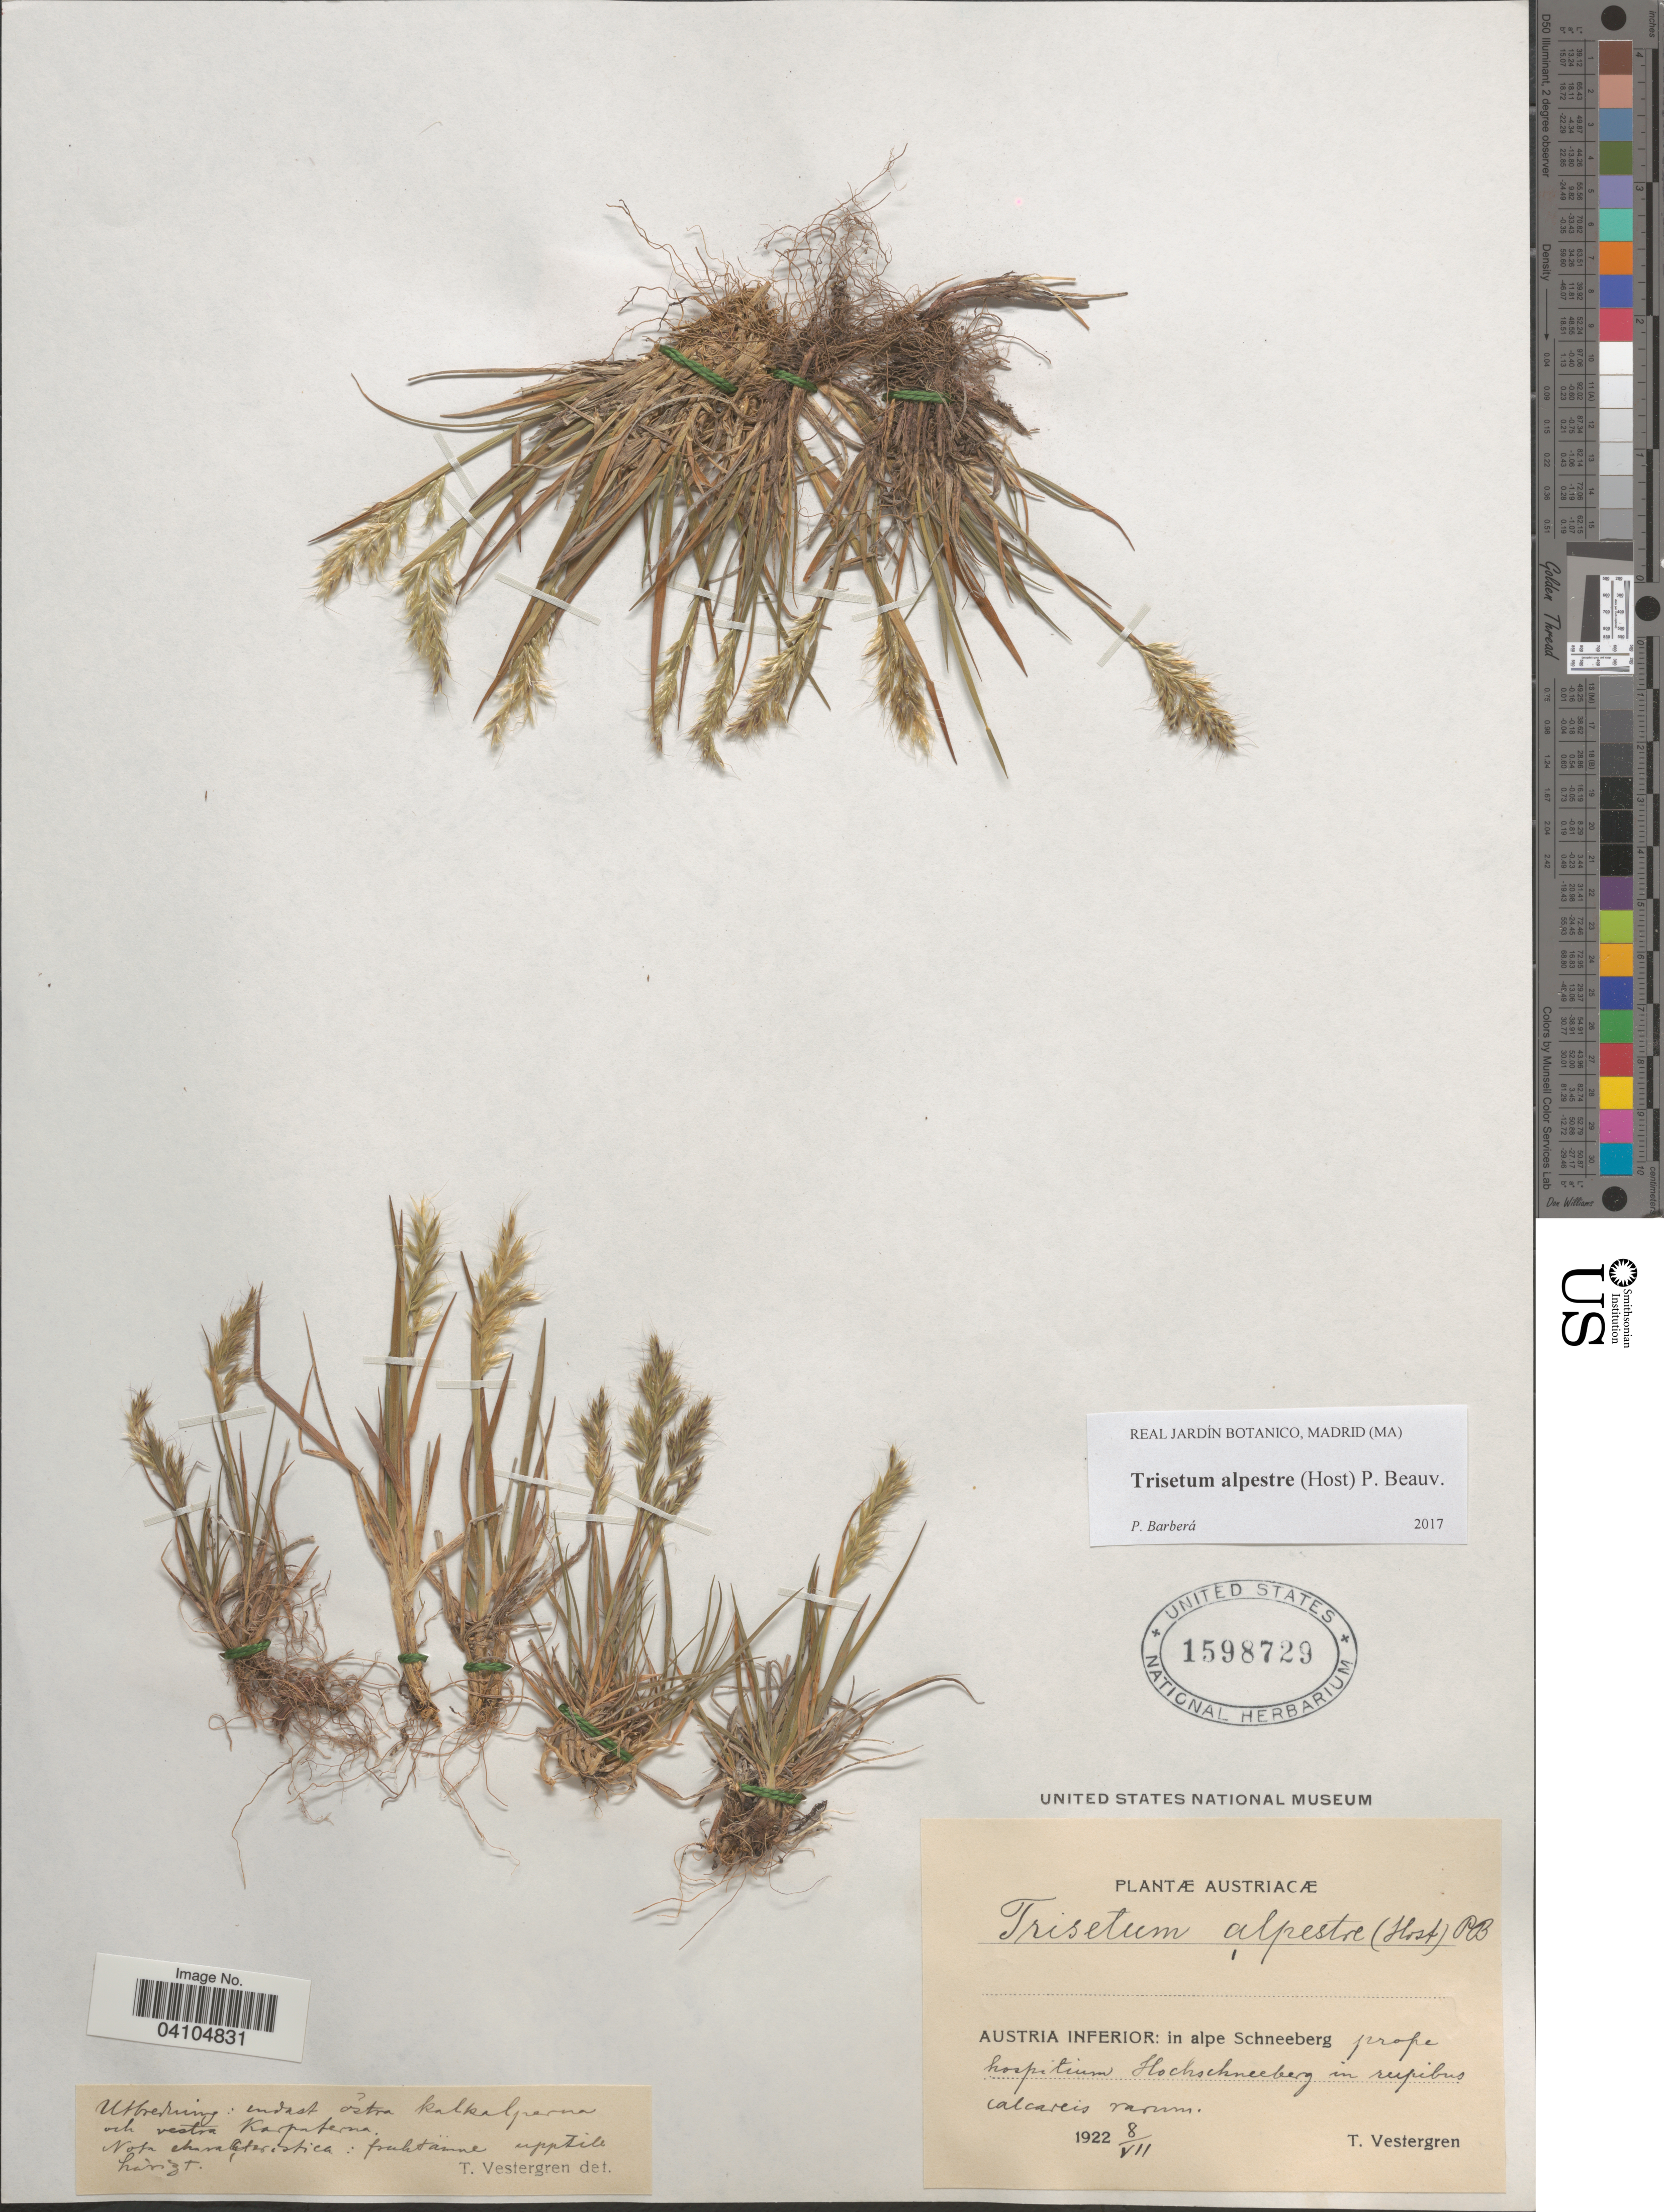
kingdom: Plantae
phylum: Tracheophyta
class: Liliopsida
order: Poales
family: Poaceae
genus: Acrospelion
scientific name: Acrospelion alpestre ined.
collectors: T. Vestergren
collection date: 1922-07-08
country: Austria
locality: Austria Inferior: in alpe Schneeberg prope hospitium Hochschneeberg in rupibus calcareis rarum.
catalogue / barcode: US 1598729